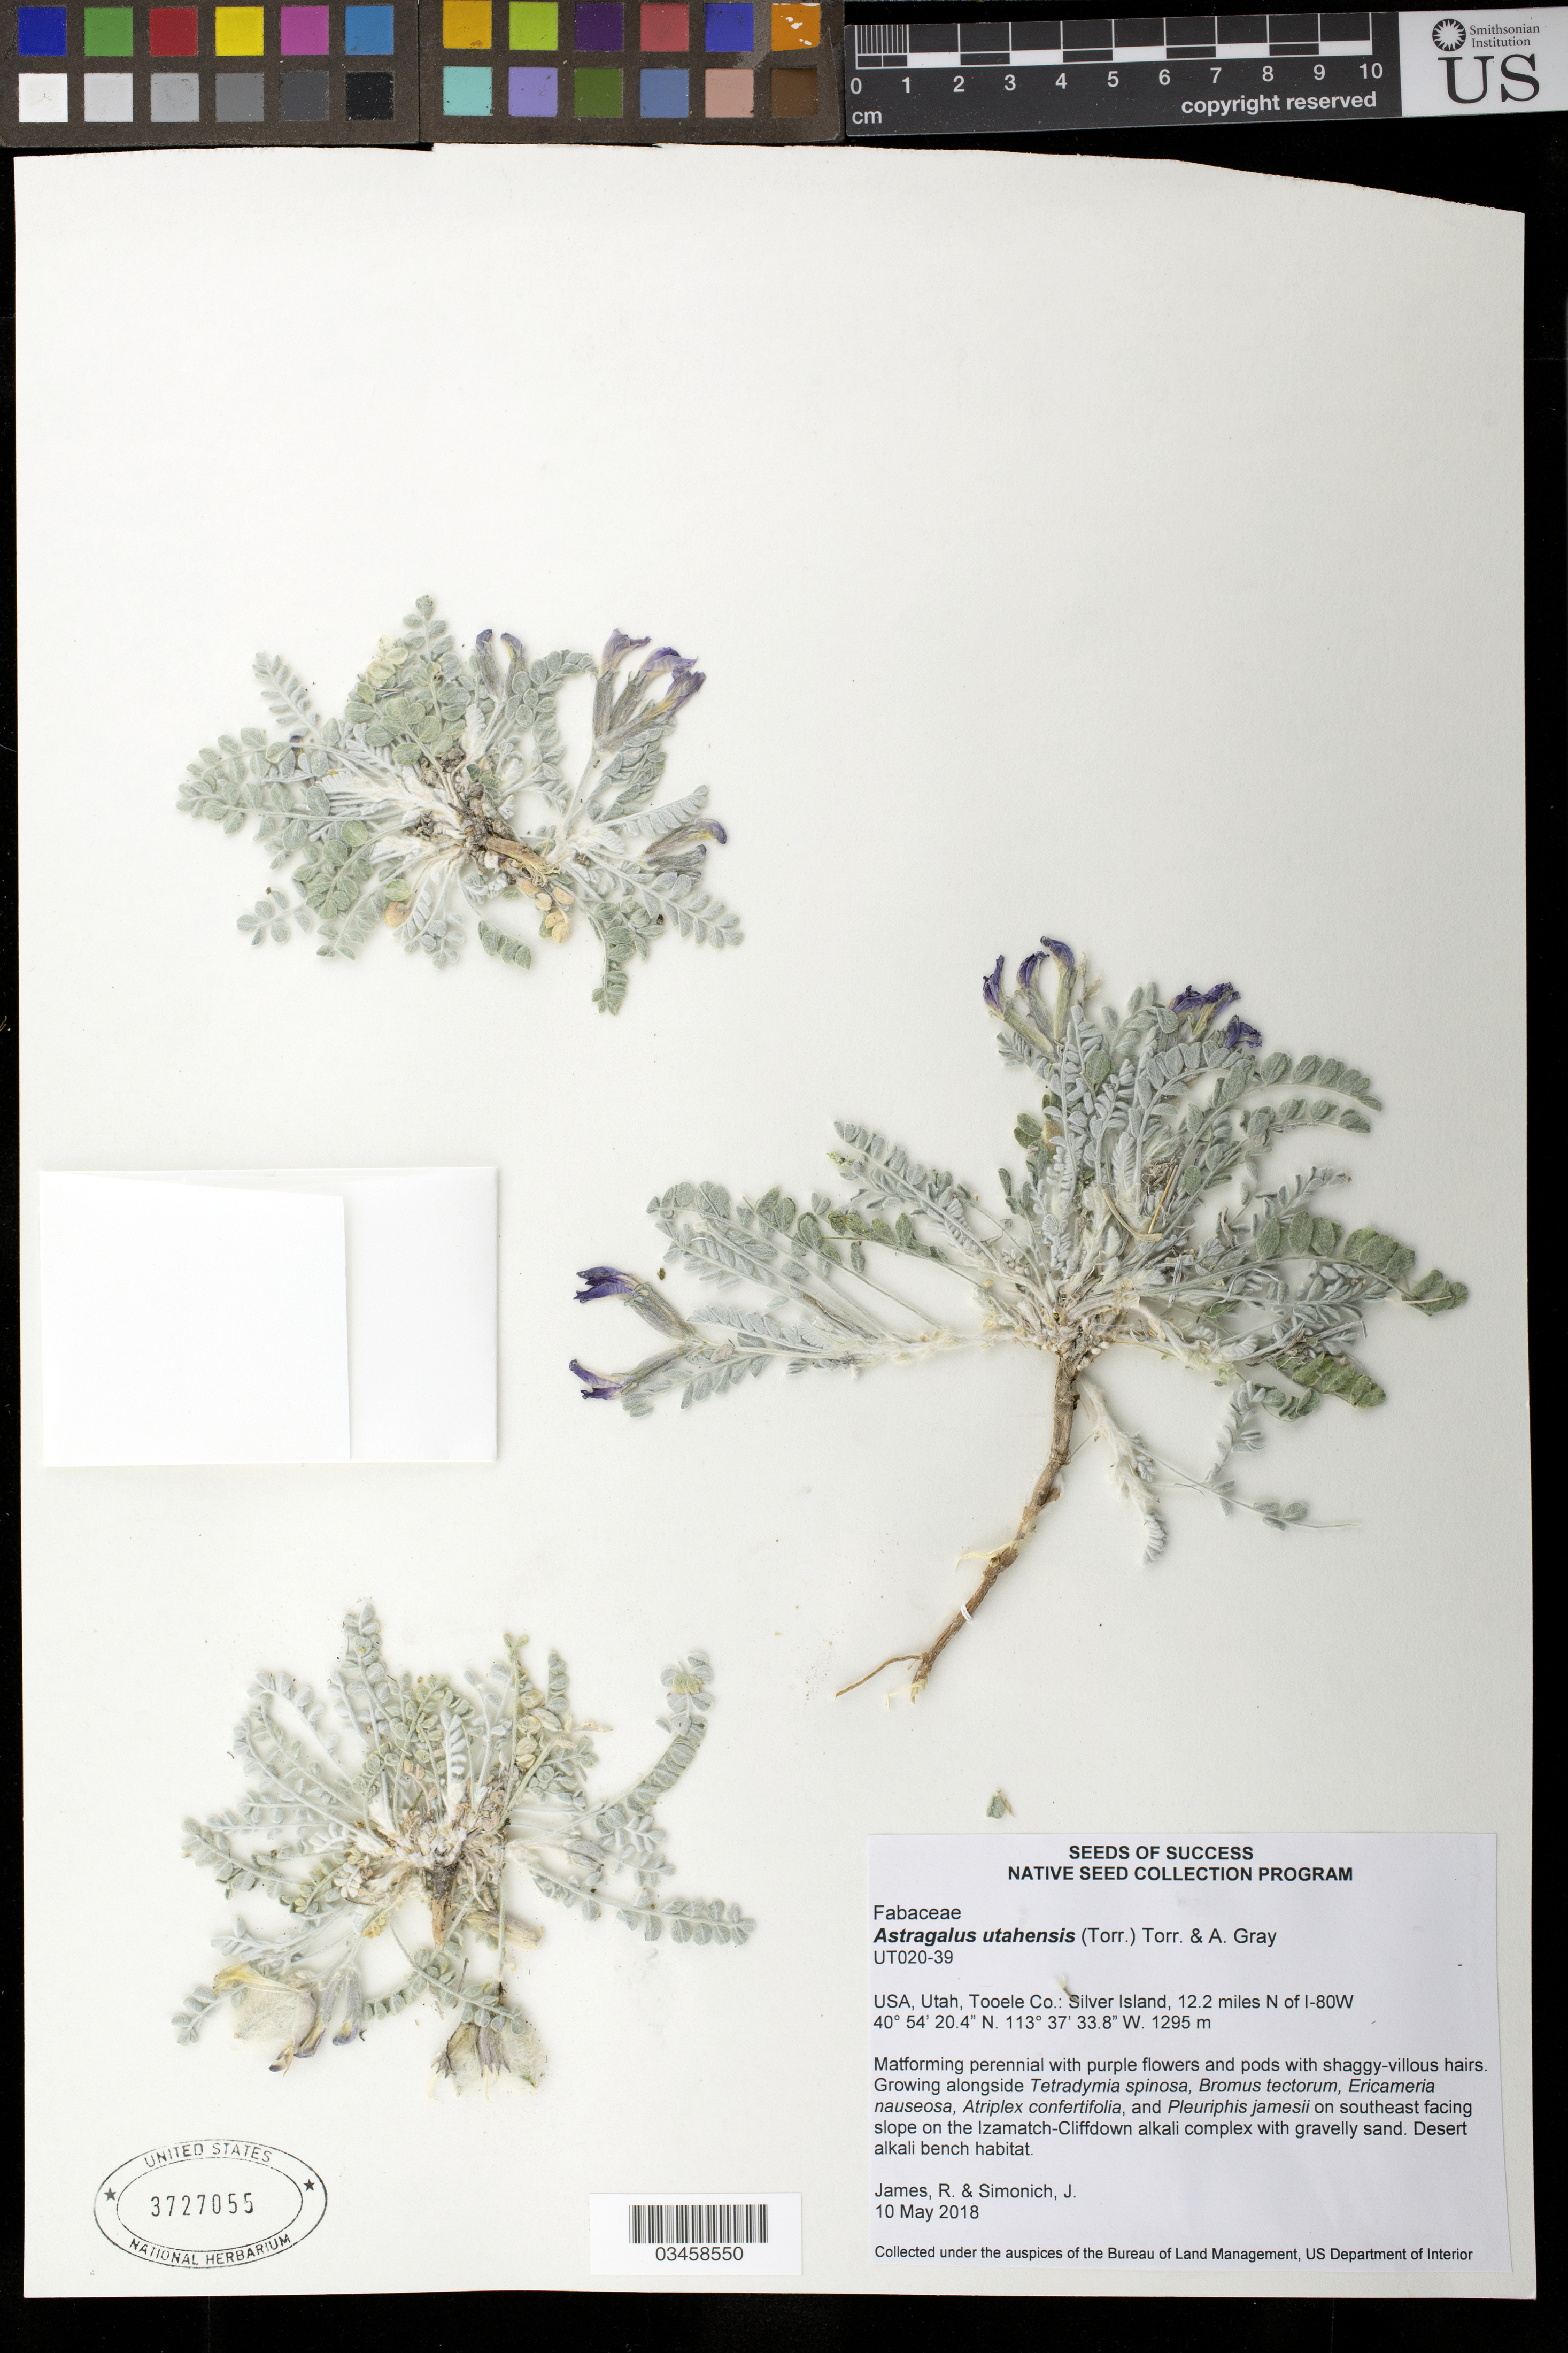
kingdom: Plantae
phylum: Tracheophyta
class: Magnoliopsida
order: Fabales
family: Fabaceae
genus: Astragalus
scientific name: Astragalus utahensis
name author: (Torr.) Torr. & A. Gray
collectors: R. James & J. Simonich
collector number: UT020-39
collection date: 2018-05-10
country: United States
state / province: Utah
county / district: Tooele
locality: Silver Island, 12.2 mi. N of I-80W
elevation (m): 1295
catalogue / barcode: US 3727055